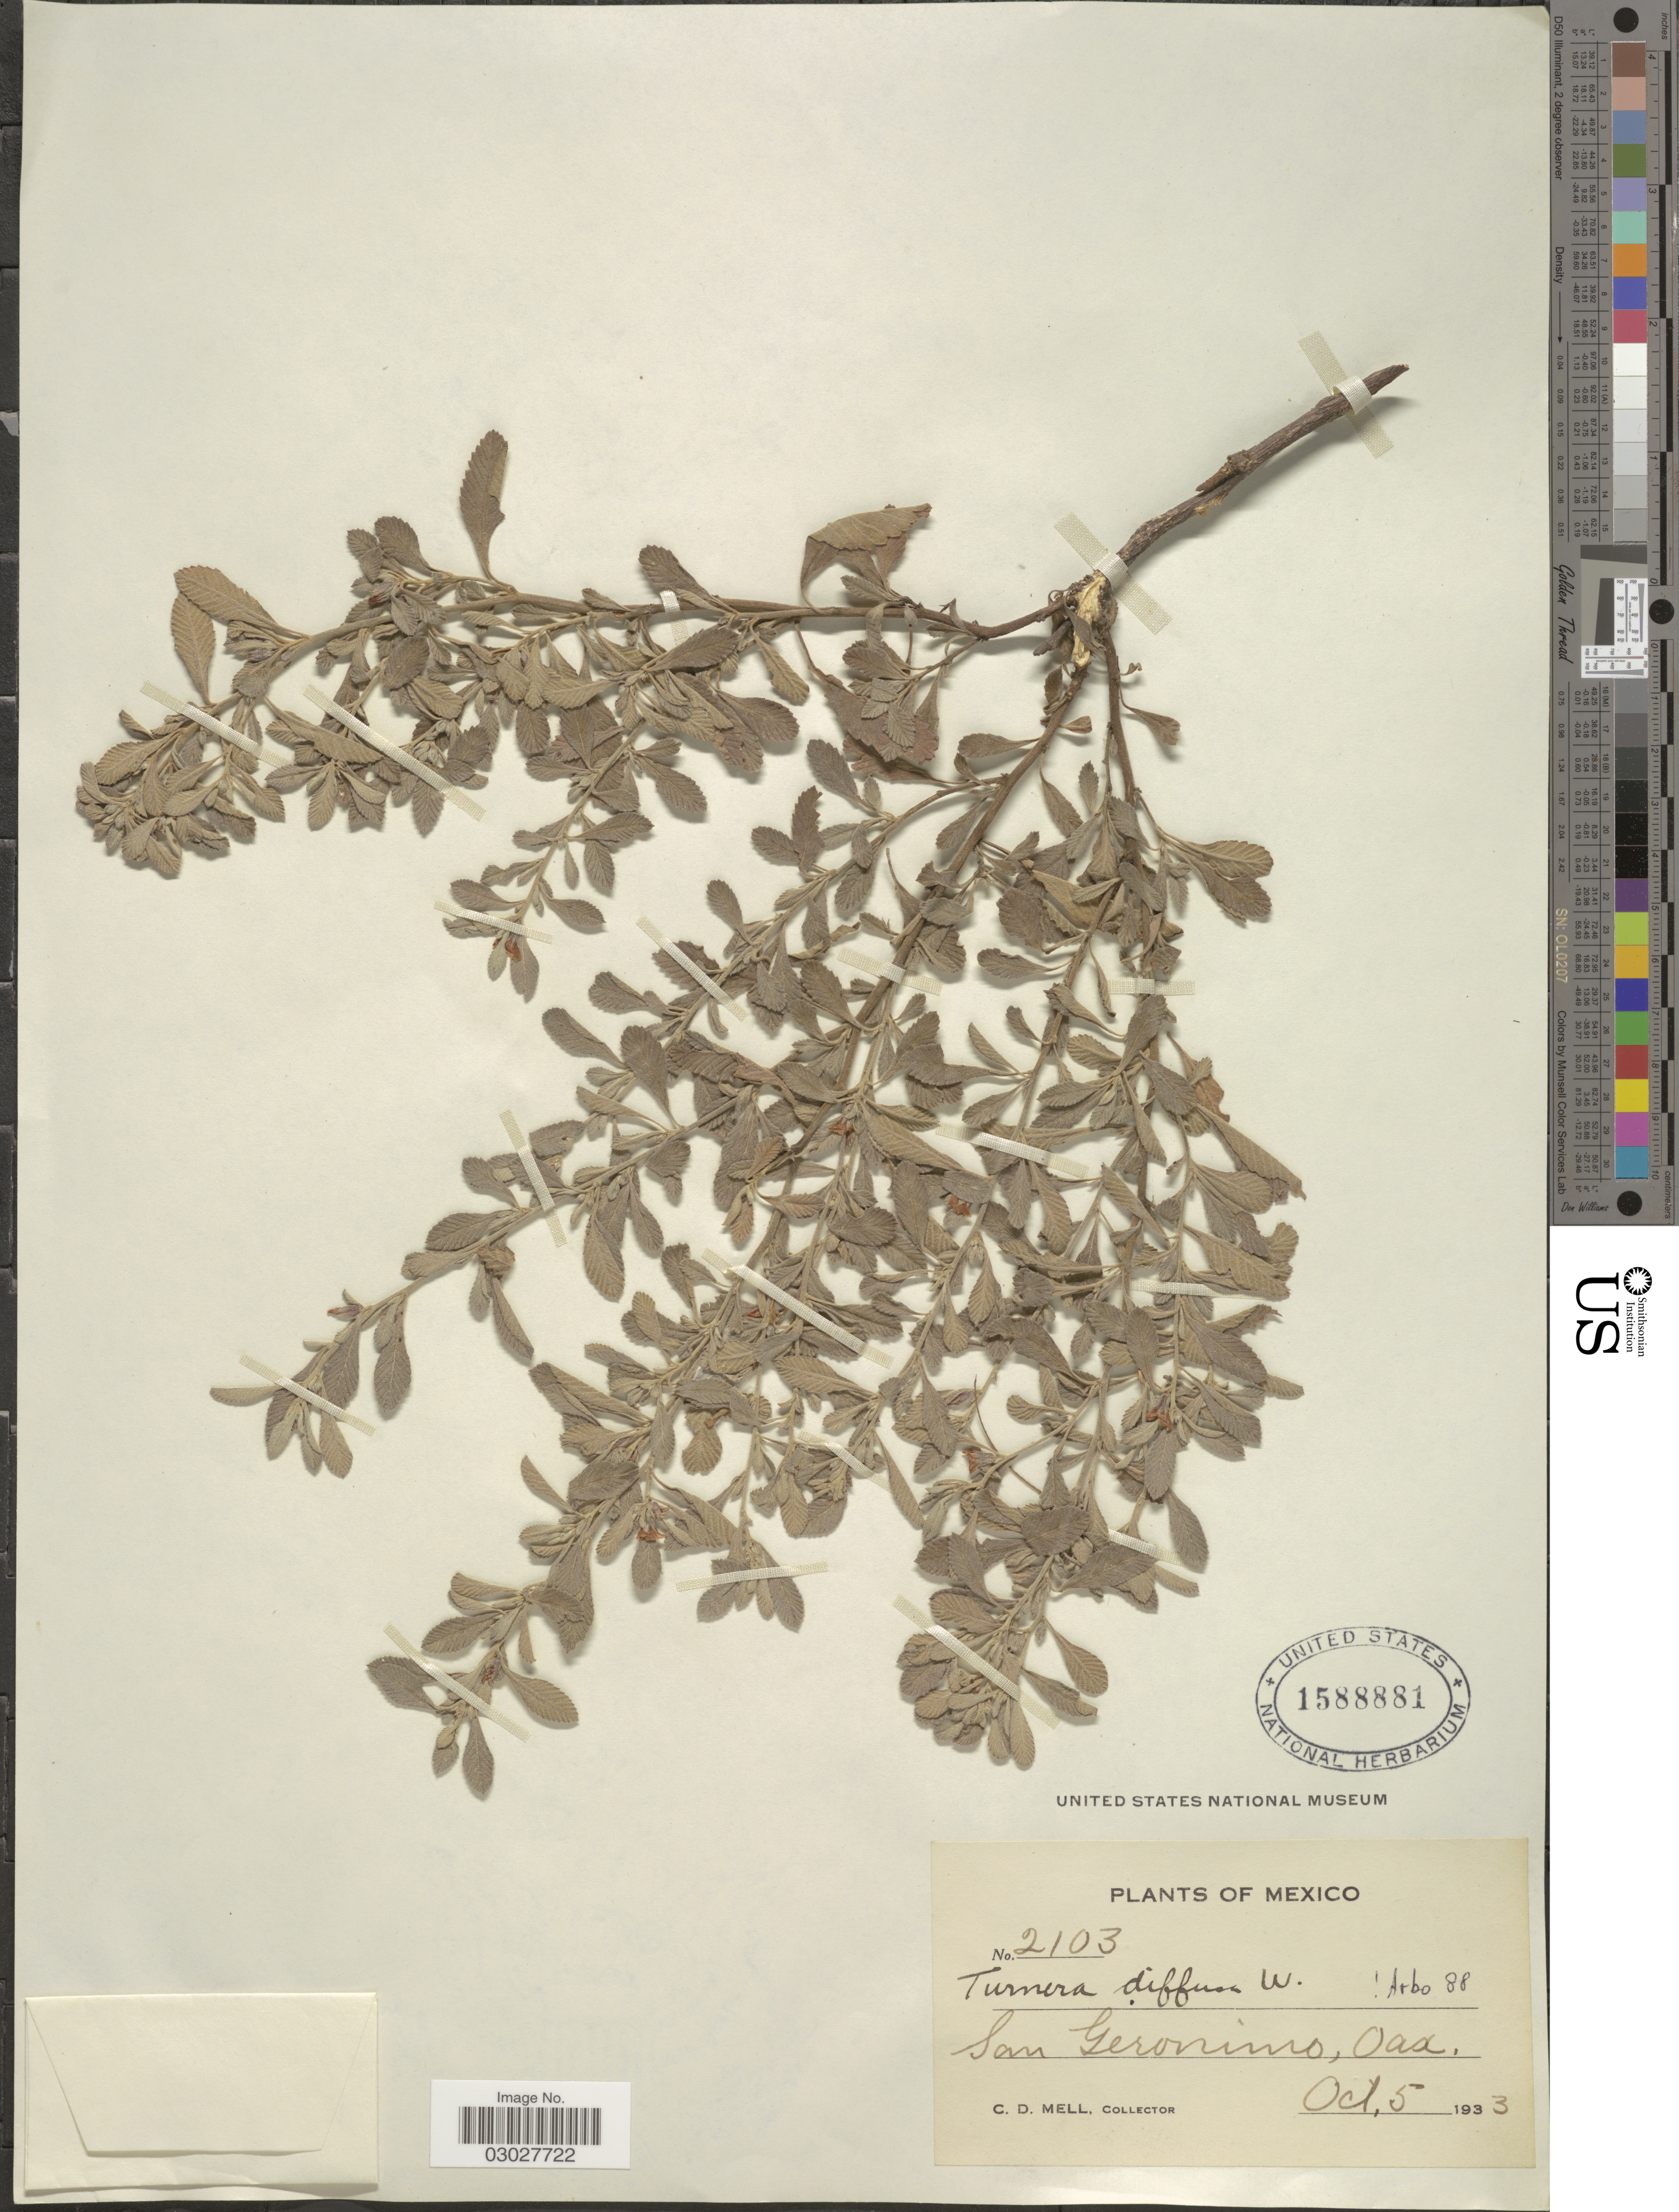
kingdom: Plantae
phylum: Tracheophyta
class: Magnoliopsida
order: Malpighiales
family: Turneraceae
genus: Turnera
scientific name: Turnera diffusa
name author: Willd. ex Schult.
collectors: C. D. Mell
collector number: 2103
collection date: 1933-10-05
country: Mexico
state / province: Oaxaca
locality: San Geronimo.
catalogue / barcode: US 1588881